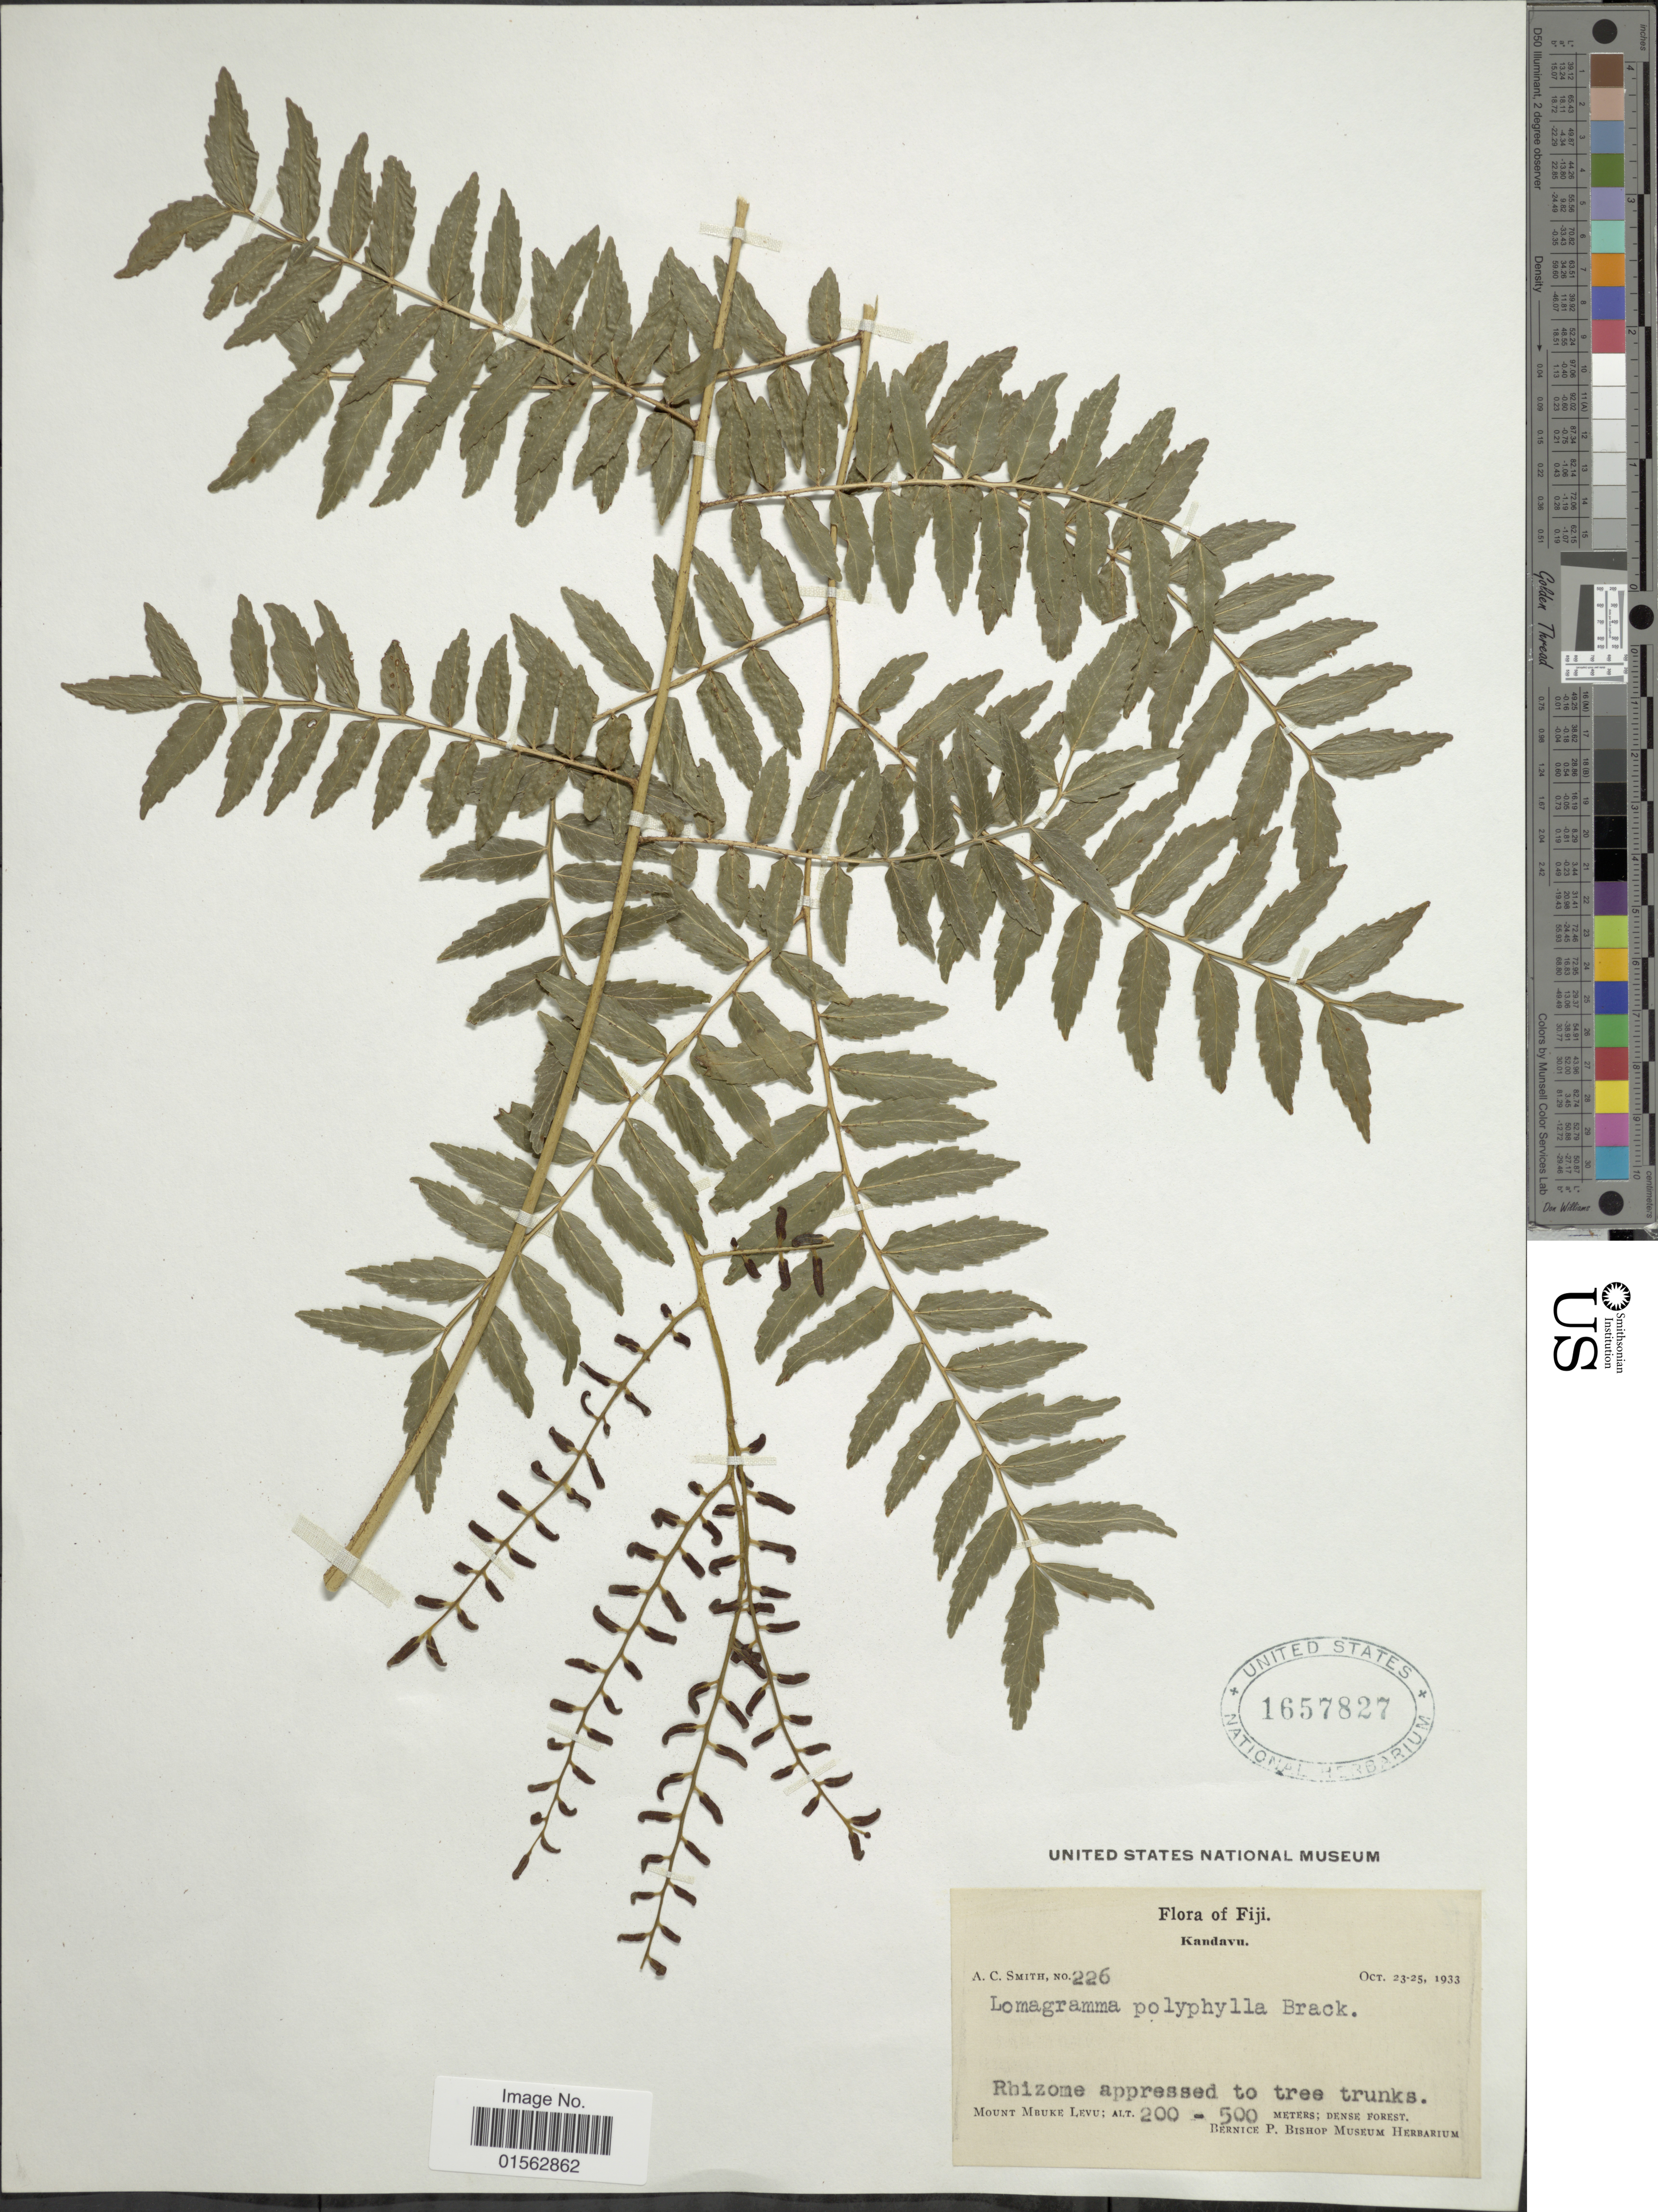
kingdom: Plantae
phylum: Tracheophyta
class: Polypodiopsida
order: Polypodiales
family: Dryopteridaceae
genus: Lomagramma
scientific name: Lomagramma polyphylla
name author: Brack. in Wilkes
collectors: A. C. Smith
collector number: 226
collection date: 1933-10-23/1933-10-25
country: Fiji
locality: Fiji, Kandavu, Mount Mbuke Levu, dense forest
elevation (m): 200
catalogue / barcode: US 1657827